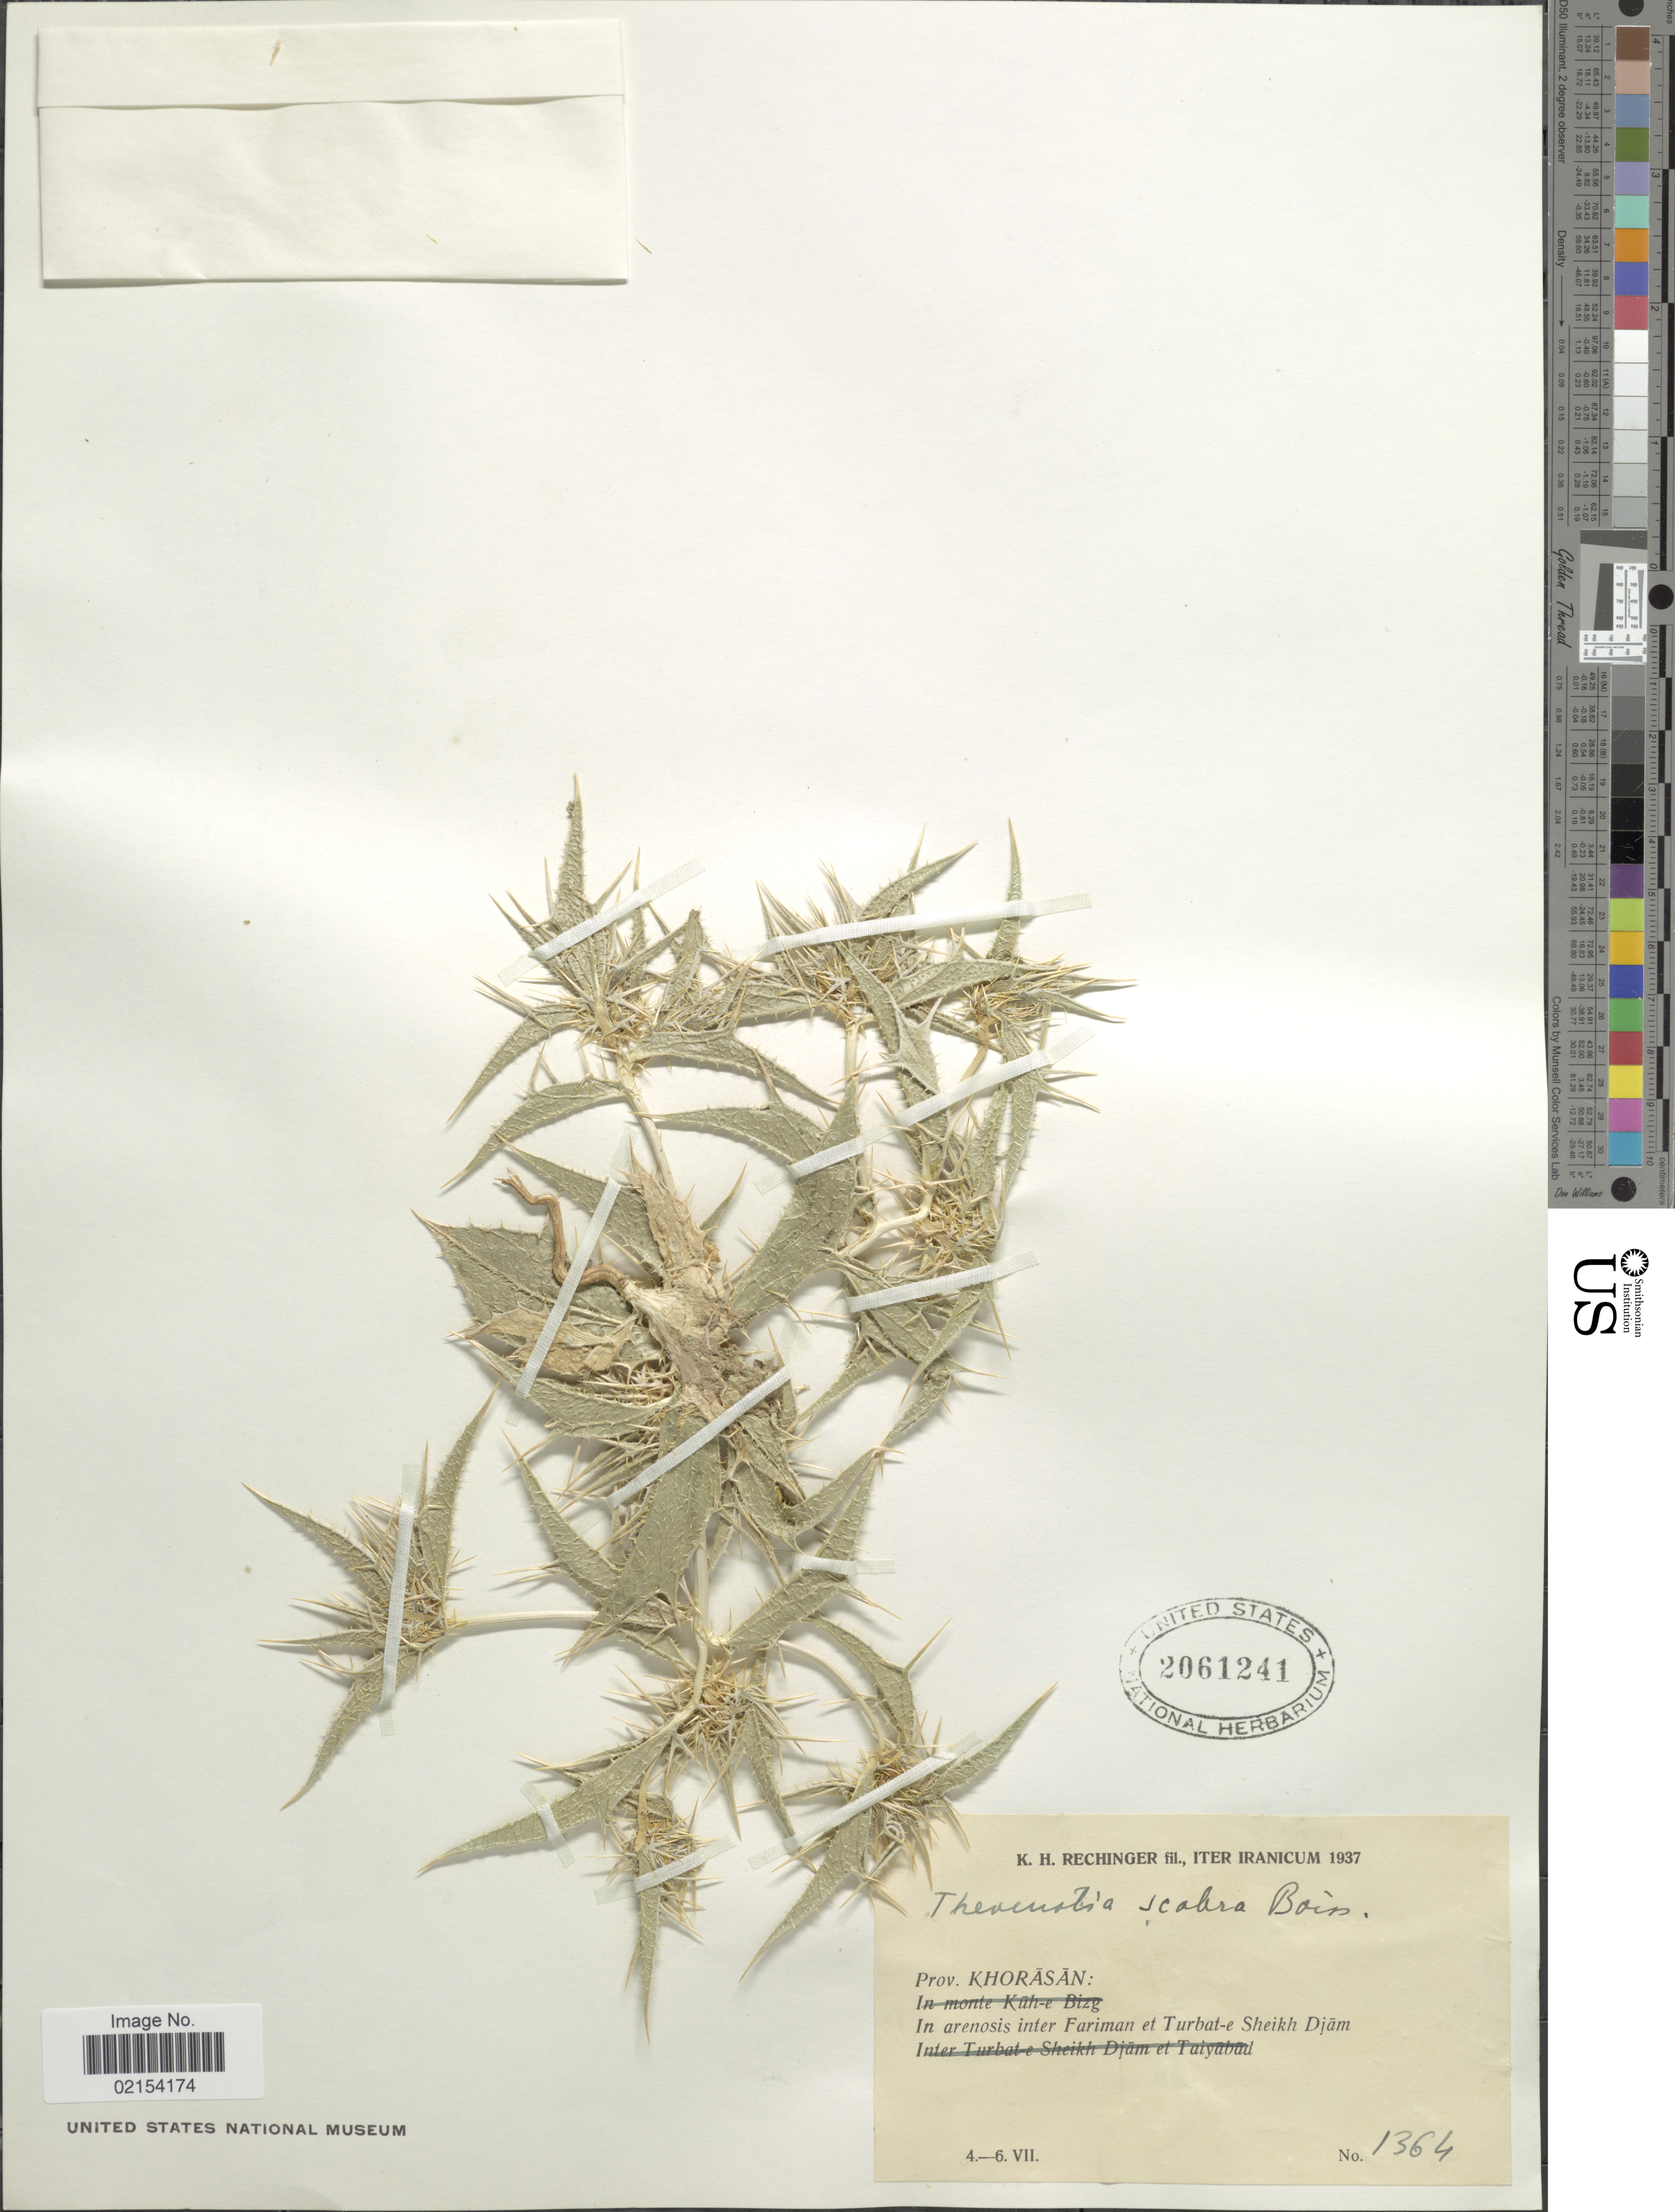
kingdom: Plantae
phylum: Tracheophyta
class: Magnoliopsida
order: Asterales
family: Asteraceae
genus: Thevenotia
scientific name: Thevenotia scabra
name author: Boiss.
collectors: K. H. Rechinger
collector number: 1364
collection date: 1937-07-04/1937-07-06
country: Iran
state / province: Khorasan [obsolete]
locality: Inter Fariman et Turbat-e Shekh Djam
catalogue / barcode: US 2061241